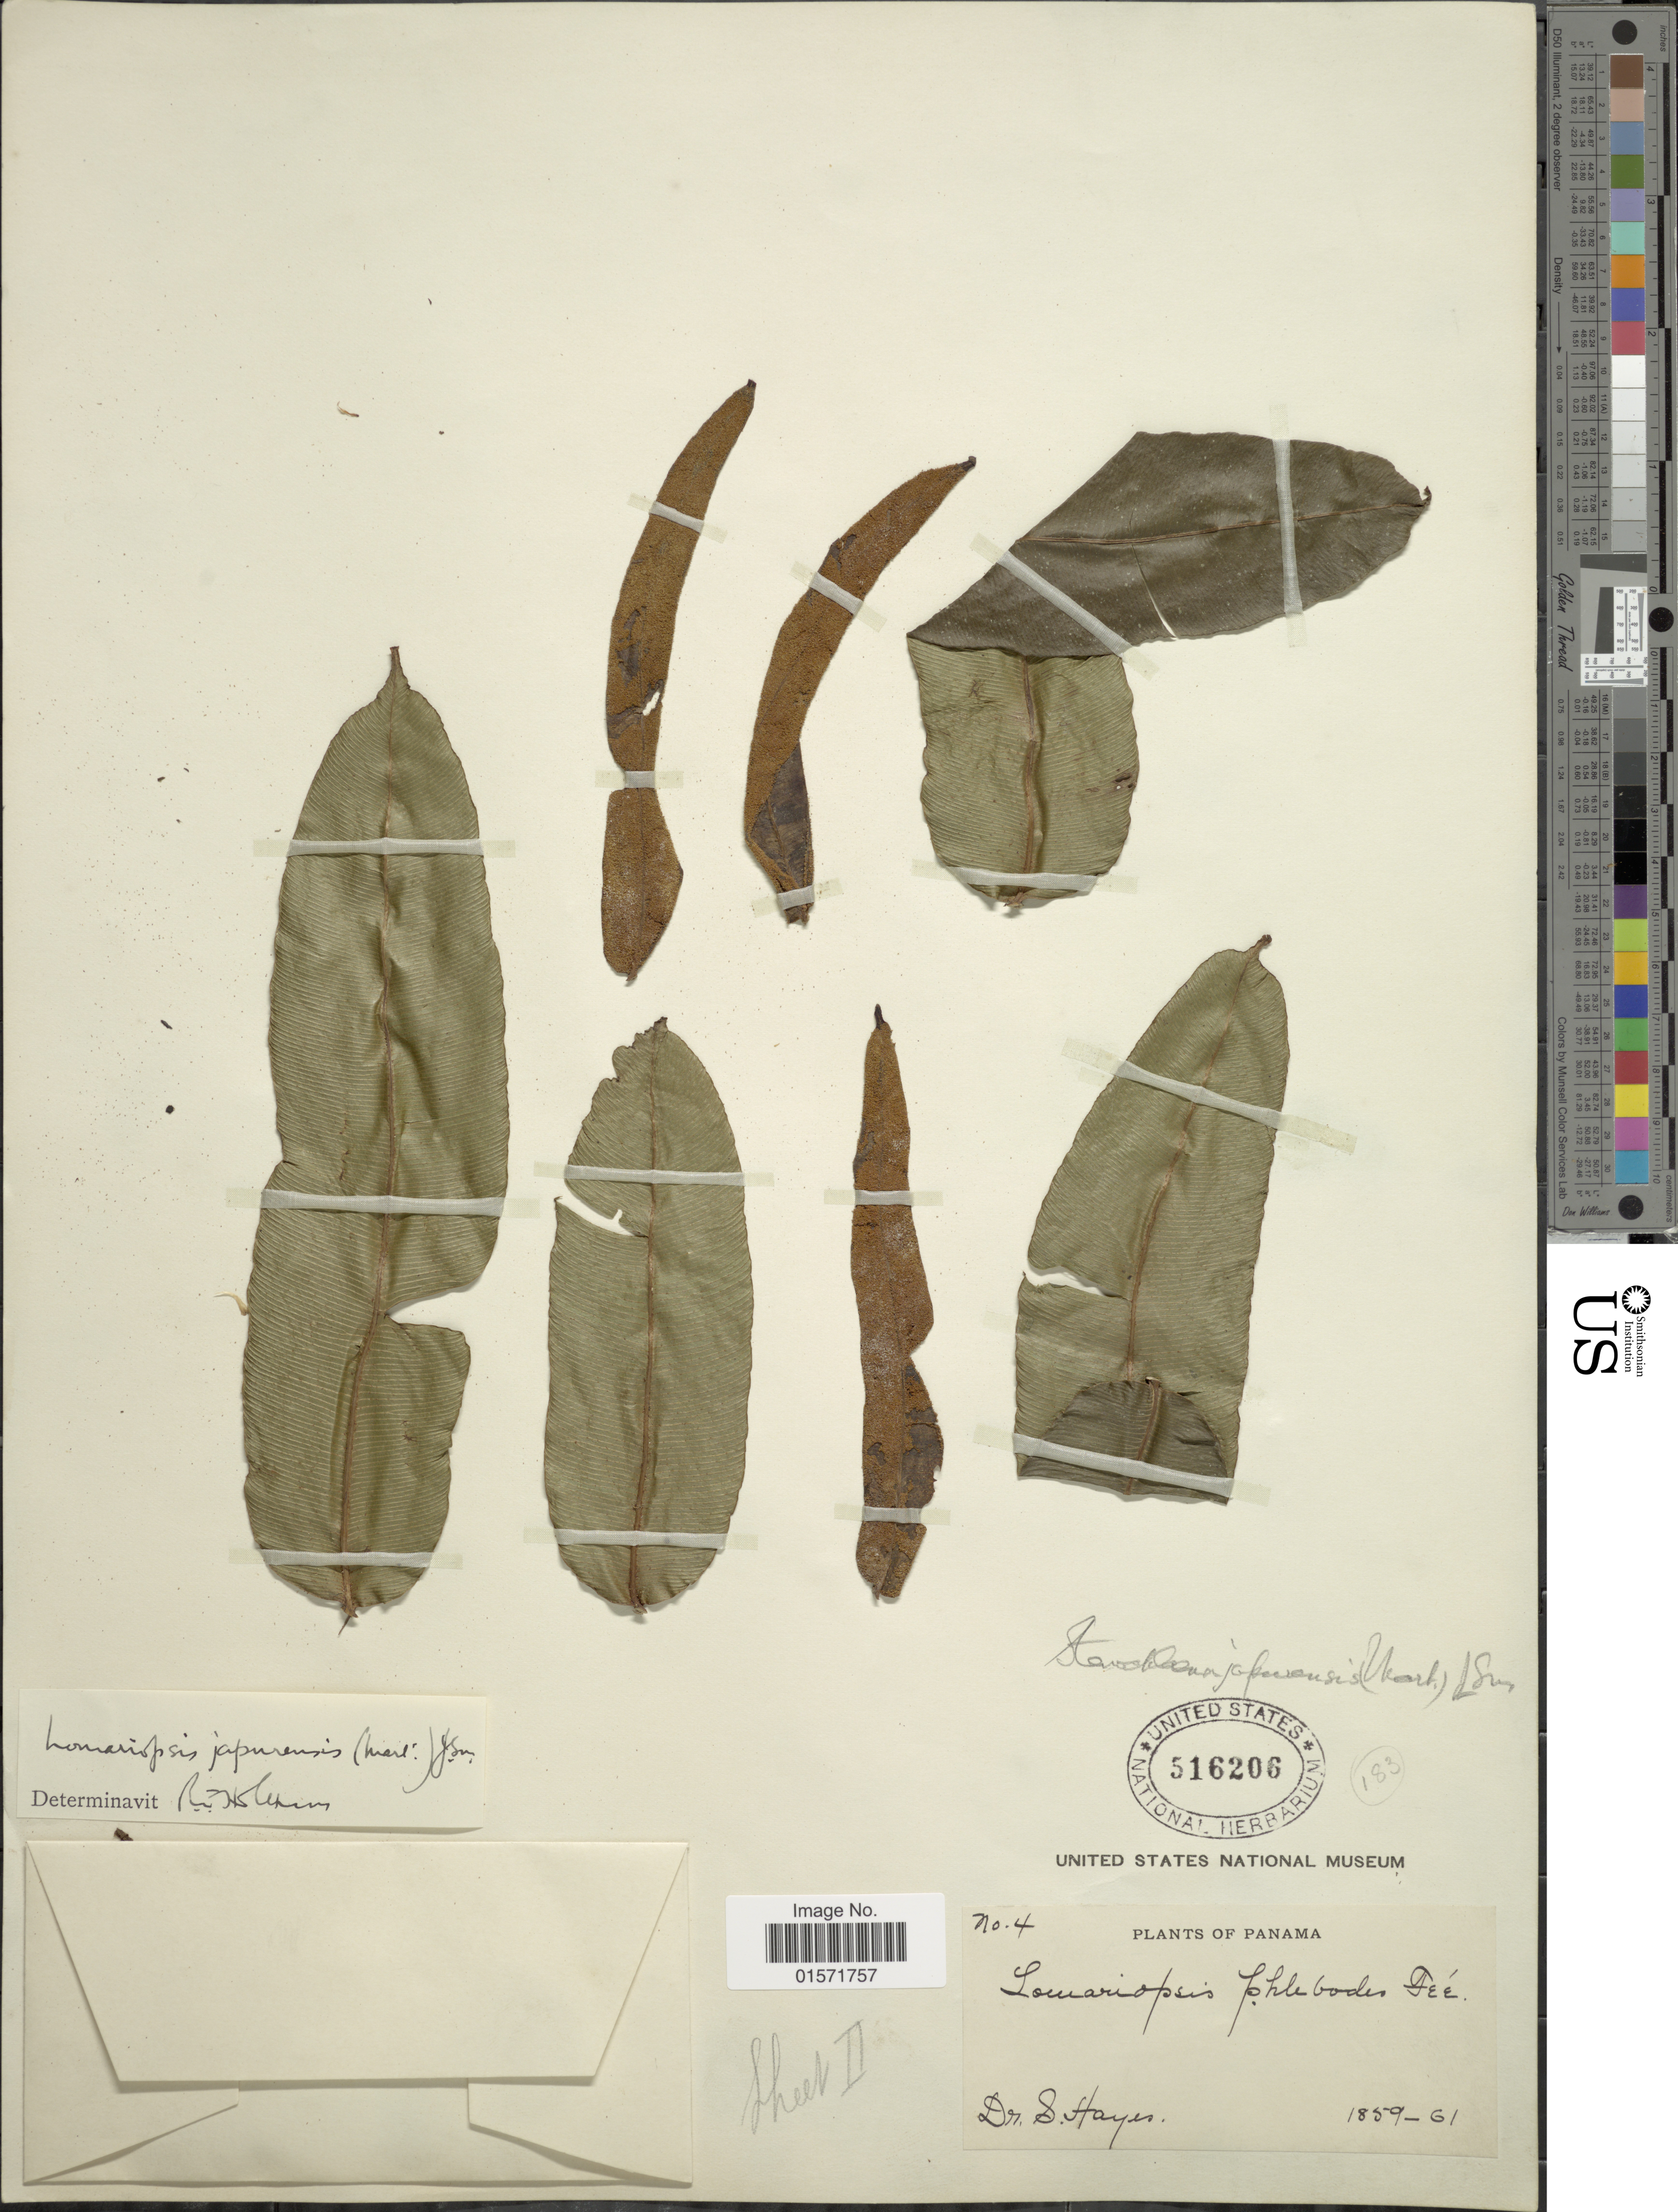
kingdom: Plantae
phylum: Tracheophyta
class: Polypodiopsida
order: Polypodiales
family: Lomariopsidaceae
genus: Lomariopsis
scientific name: Lomariopsis japurensis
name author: (Mart.) J. Sm.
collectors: S. Hayes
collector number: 4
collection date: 1859/1861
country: Panama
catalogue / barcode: US 516206